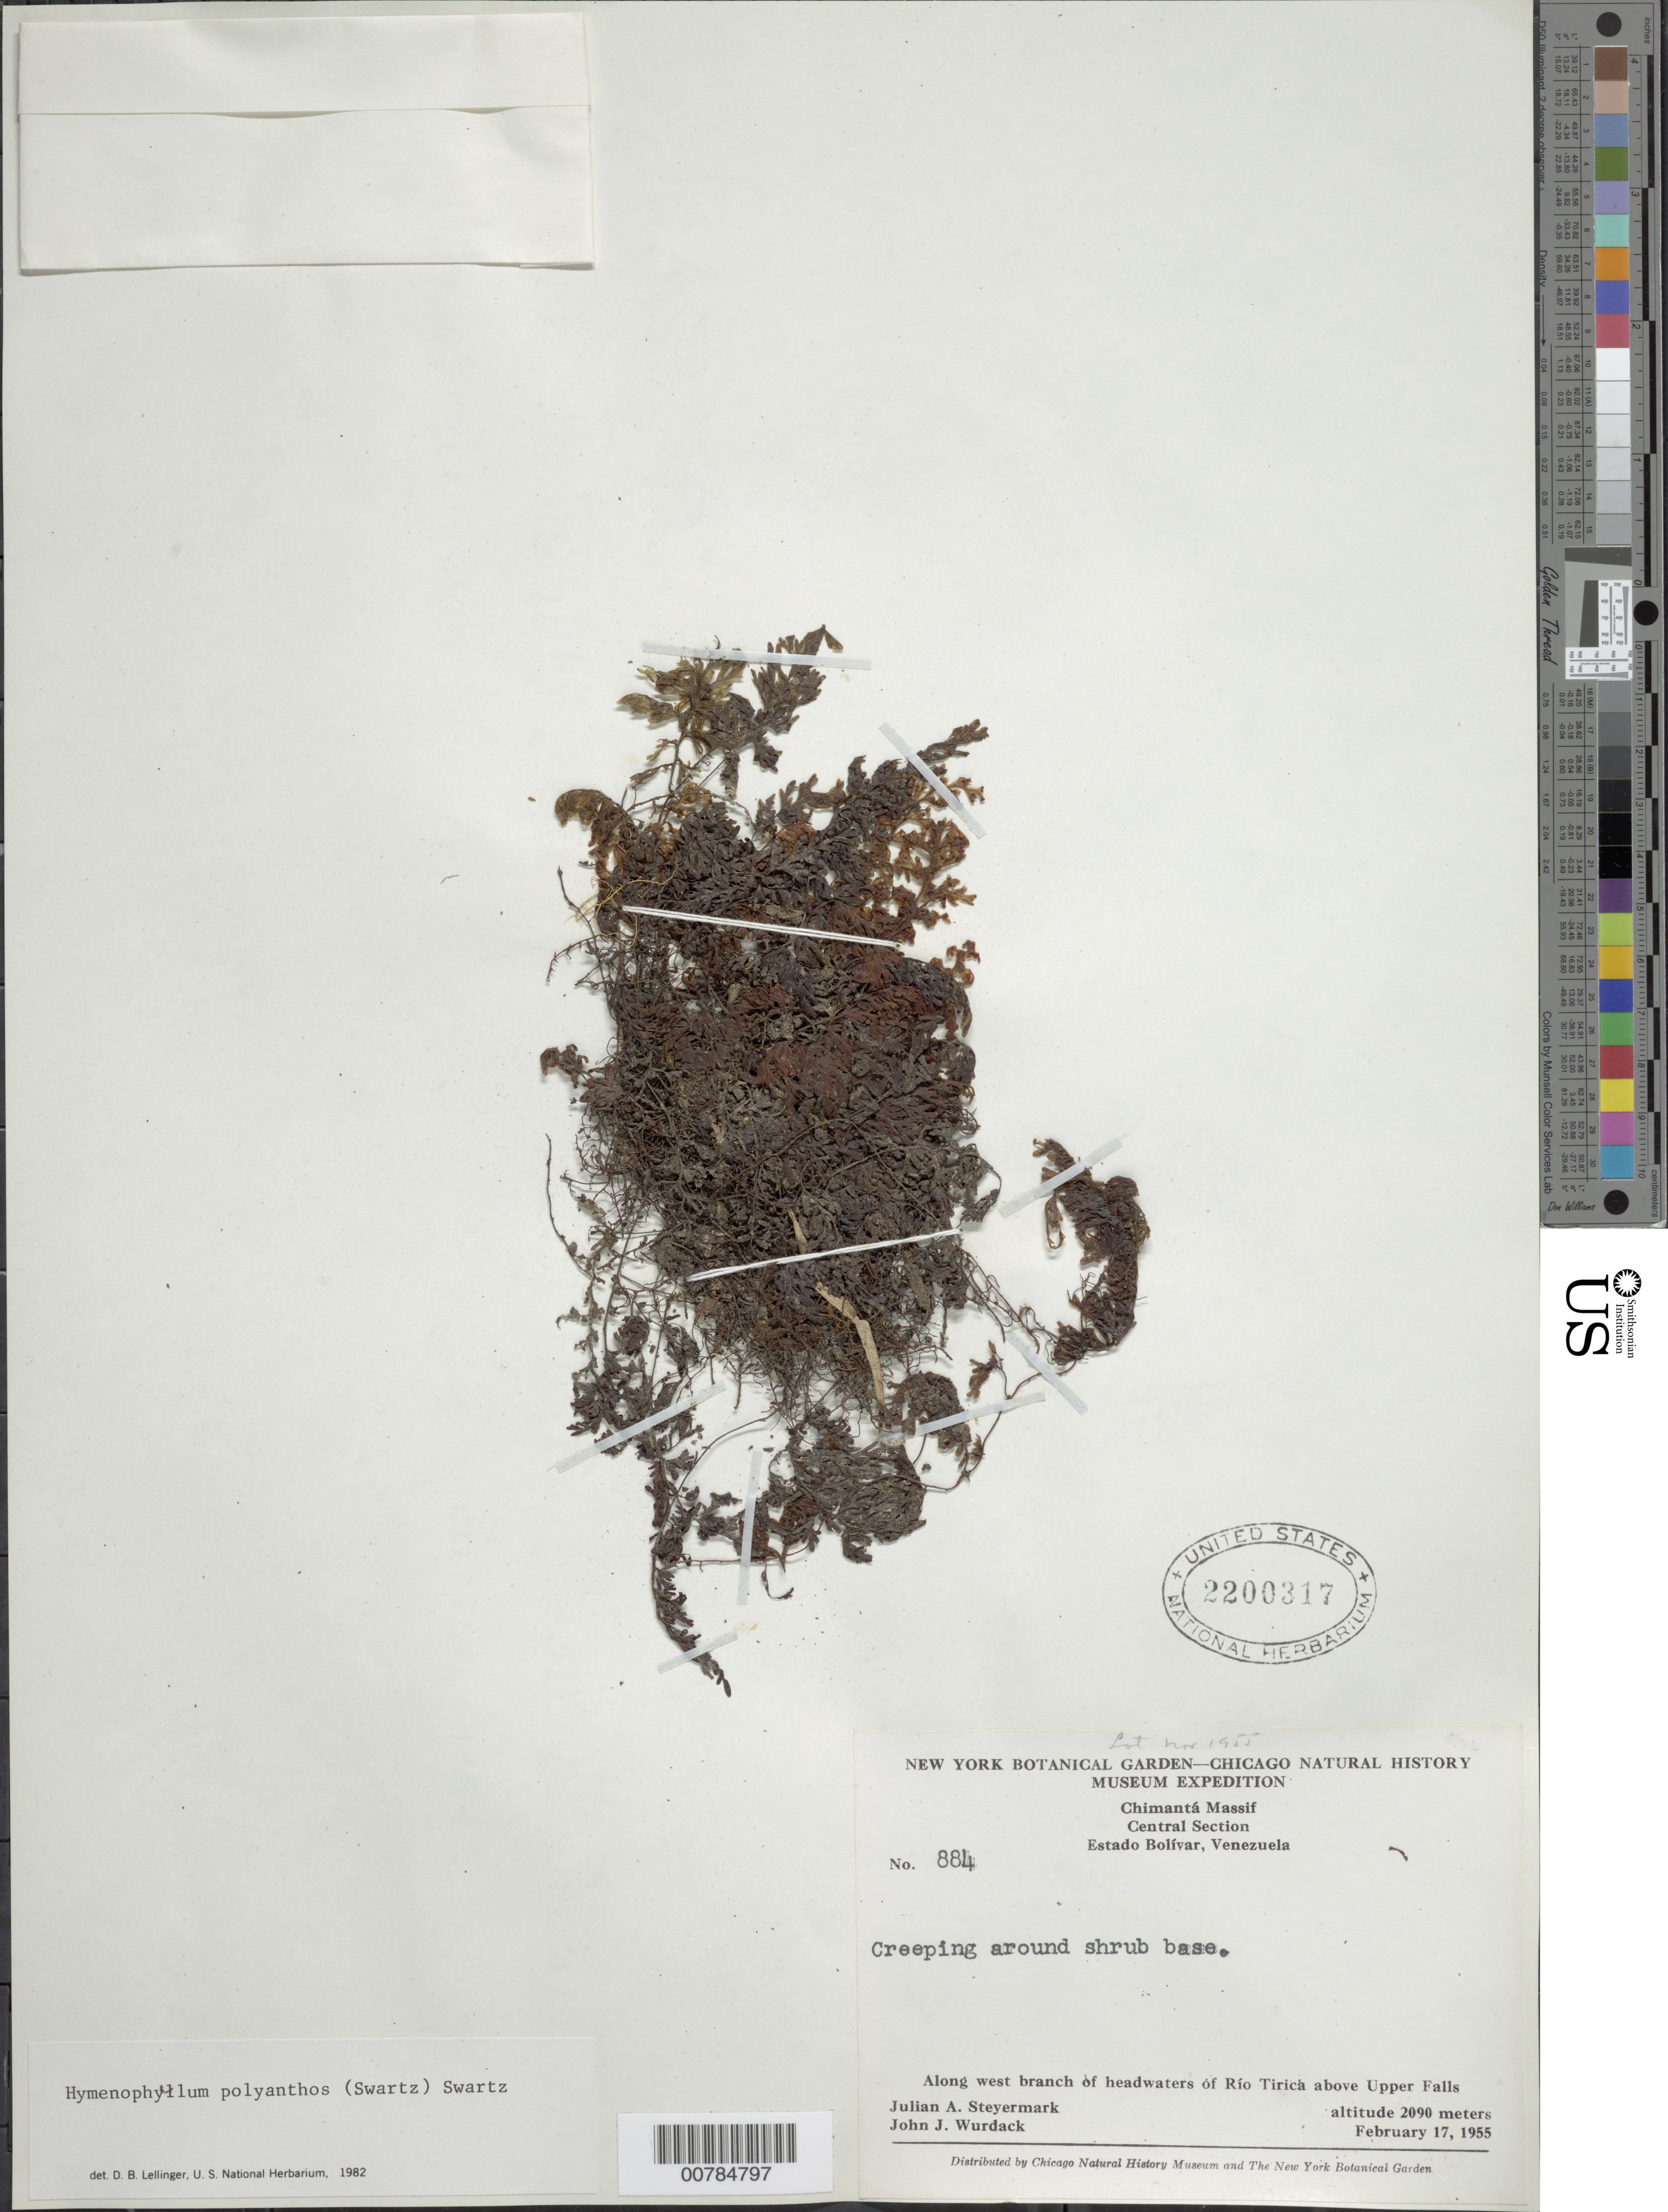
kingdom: Plantae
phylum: Tracheophyta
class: Polypodiopsida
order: Hymenophyllales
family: Hymenophyllaceae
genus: Hymenophyllum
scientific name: Hymenophyllum polyanthos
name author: (Sw.) Sw.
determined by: Lellinger, David B., (BOT), Smithsonian Institution - National Museum of Natural History (UNITED STATES)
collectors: J. Steyermark & J. J. Wurdack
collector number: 55 884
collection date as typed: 17-Feb-55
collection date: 1955-02-17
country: Venezuela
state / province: Bolívar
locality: Chimantá Massif, central section; along tributary valley of east branch of headwaters of Río Tirica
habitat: Around shrub base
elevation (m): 2090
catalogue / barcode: US 2200317